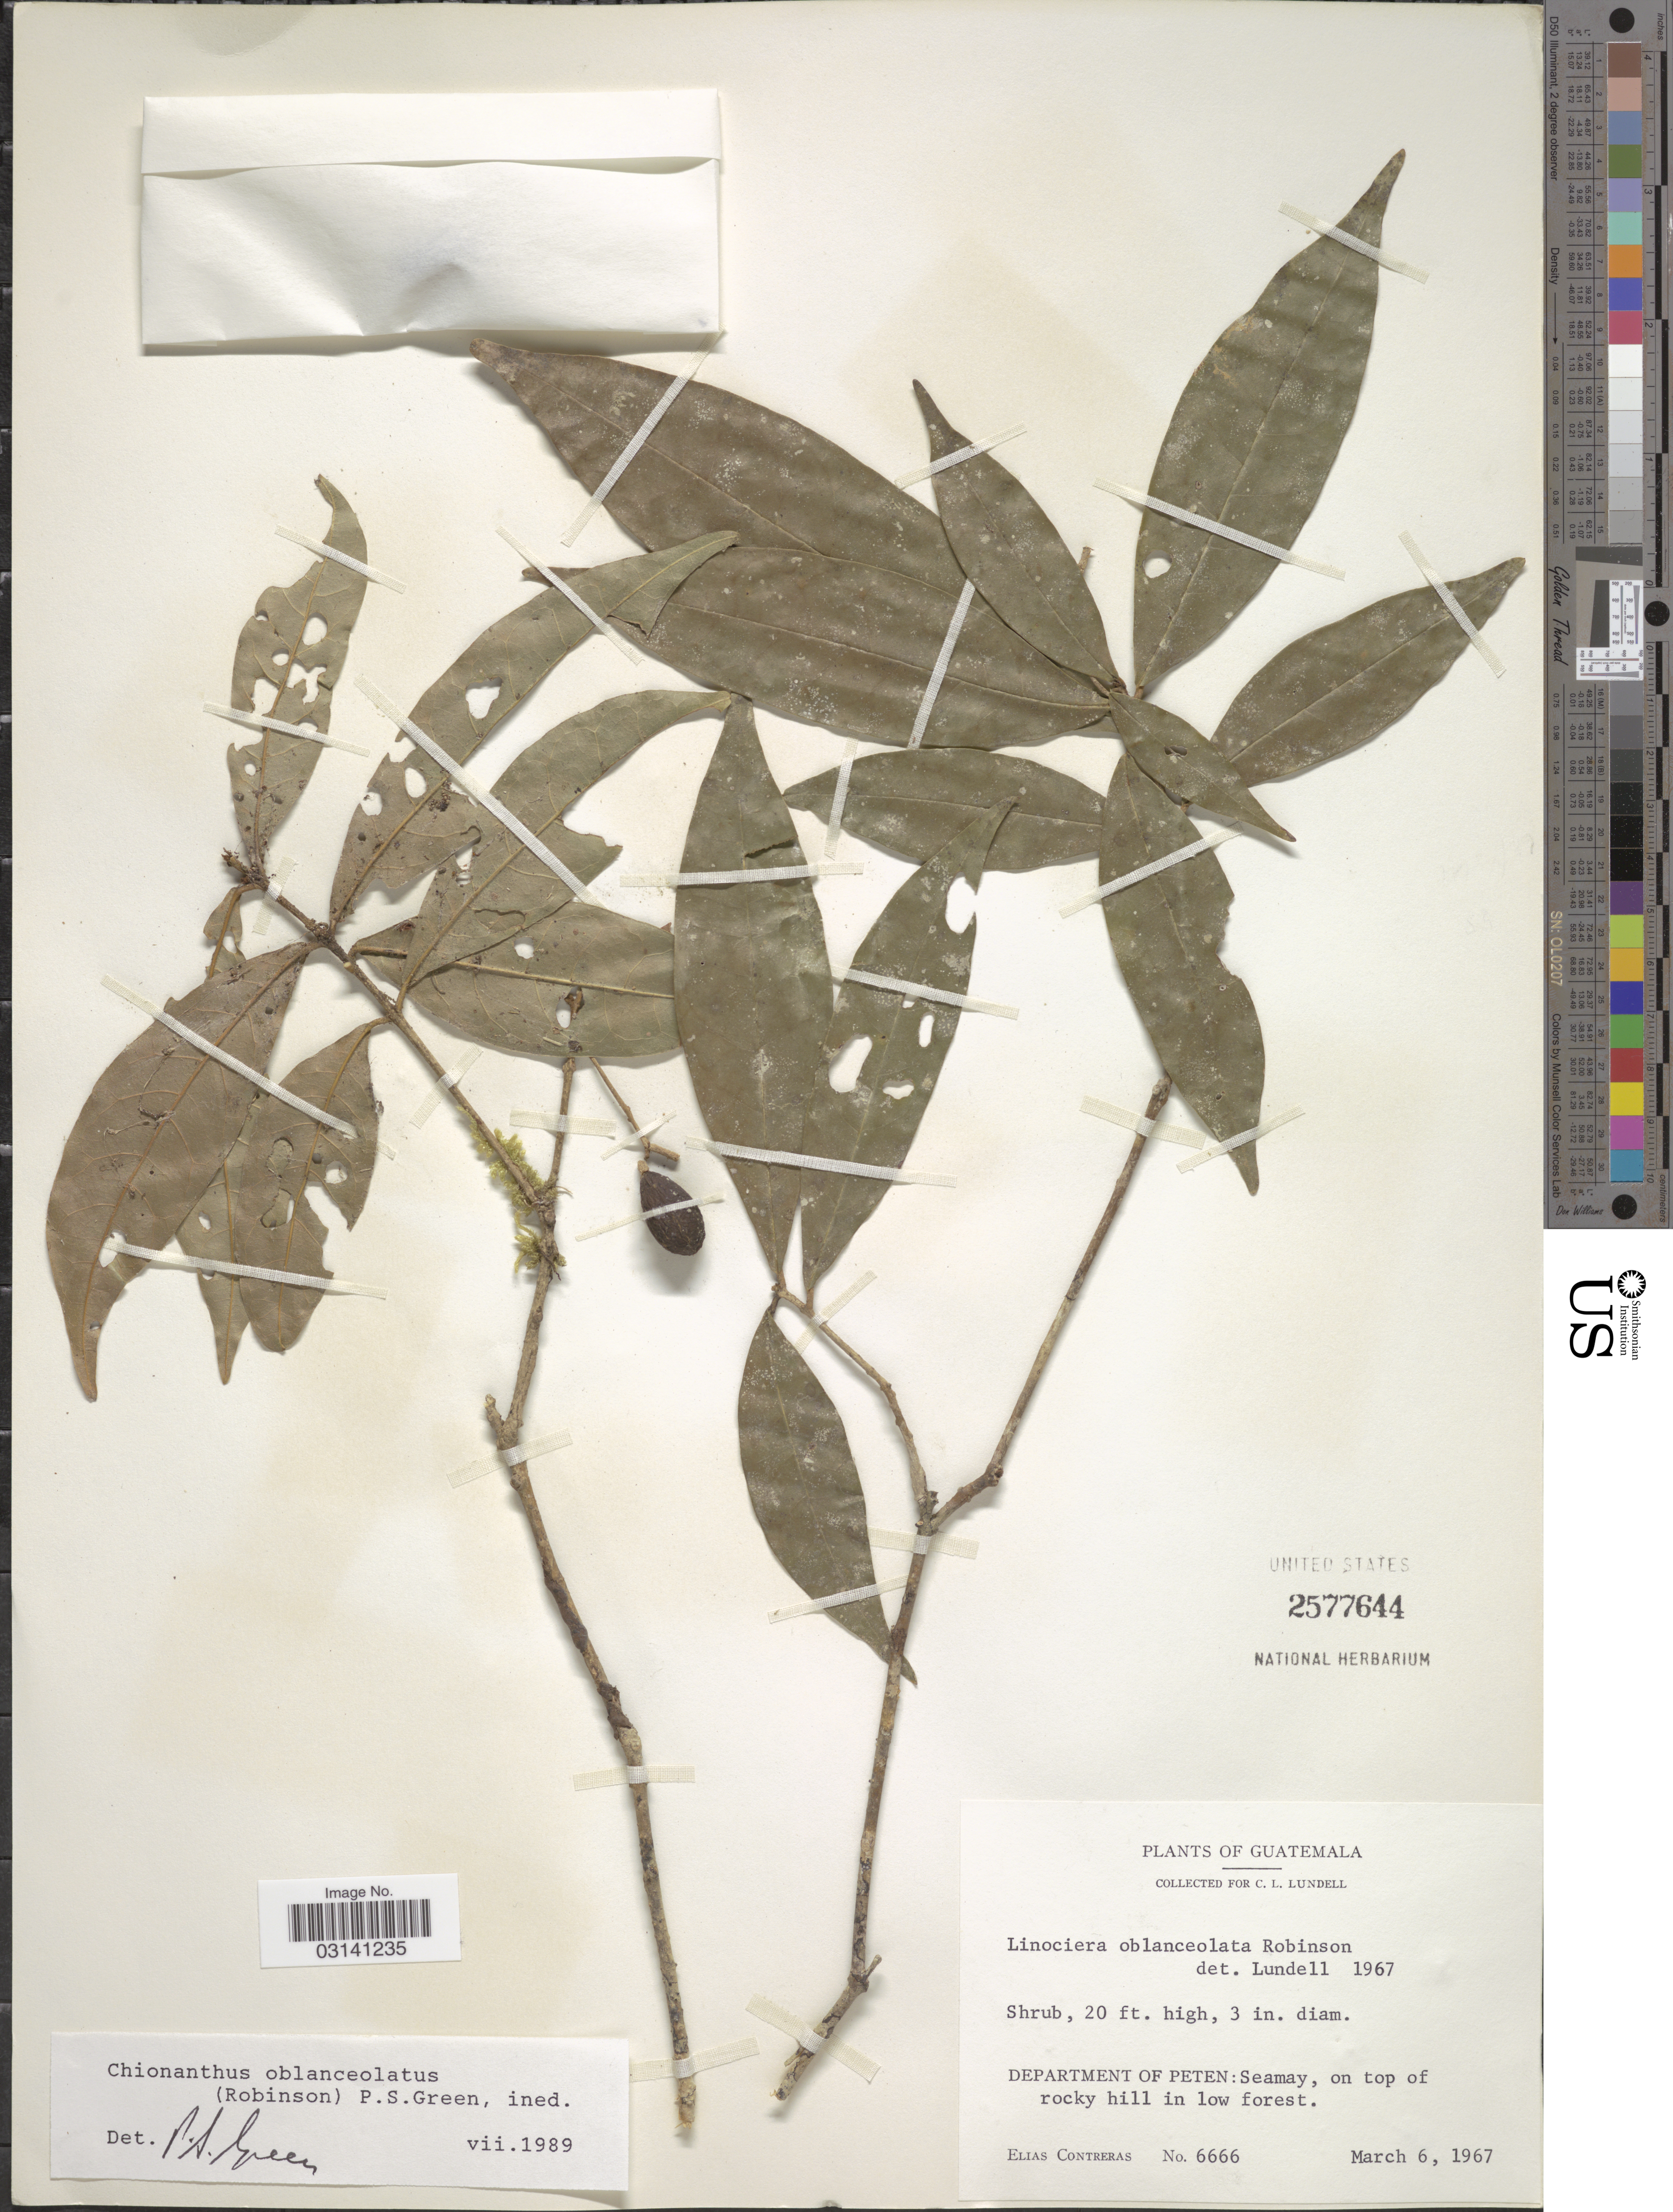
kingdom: Plantae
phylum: Tracheophyta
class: Magnoliopsida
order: Lamiales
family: Oleaceae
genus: Chionanthus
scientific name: Chionanthus oblanceolatus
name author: (B.L. Rob.) P.S. Green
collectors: E. Contreras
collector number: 6666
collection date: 1967-03-06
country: Guatemala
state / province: El Petén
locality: Department of Peten: Seamay, on top of rocky hill in low forest.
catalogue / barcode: US 2577644